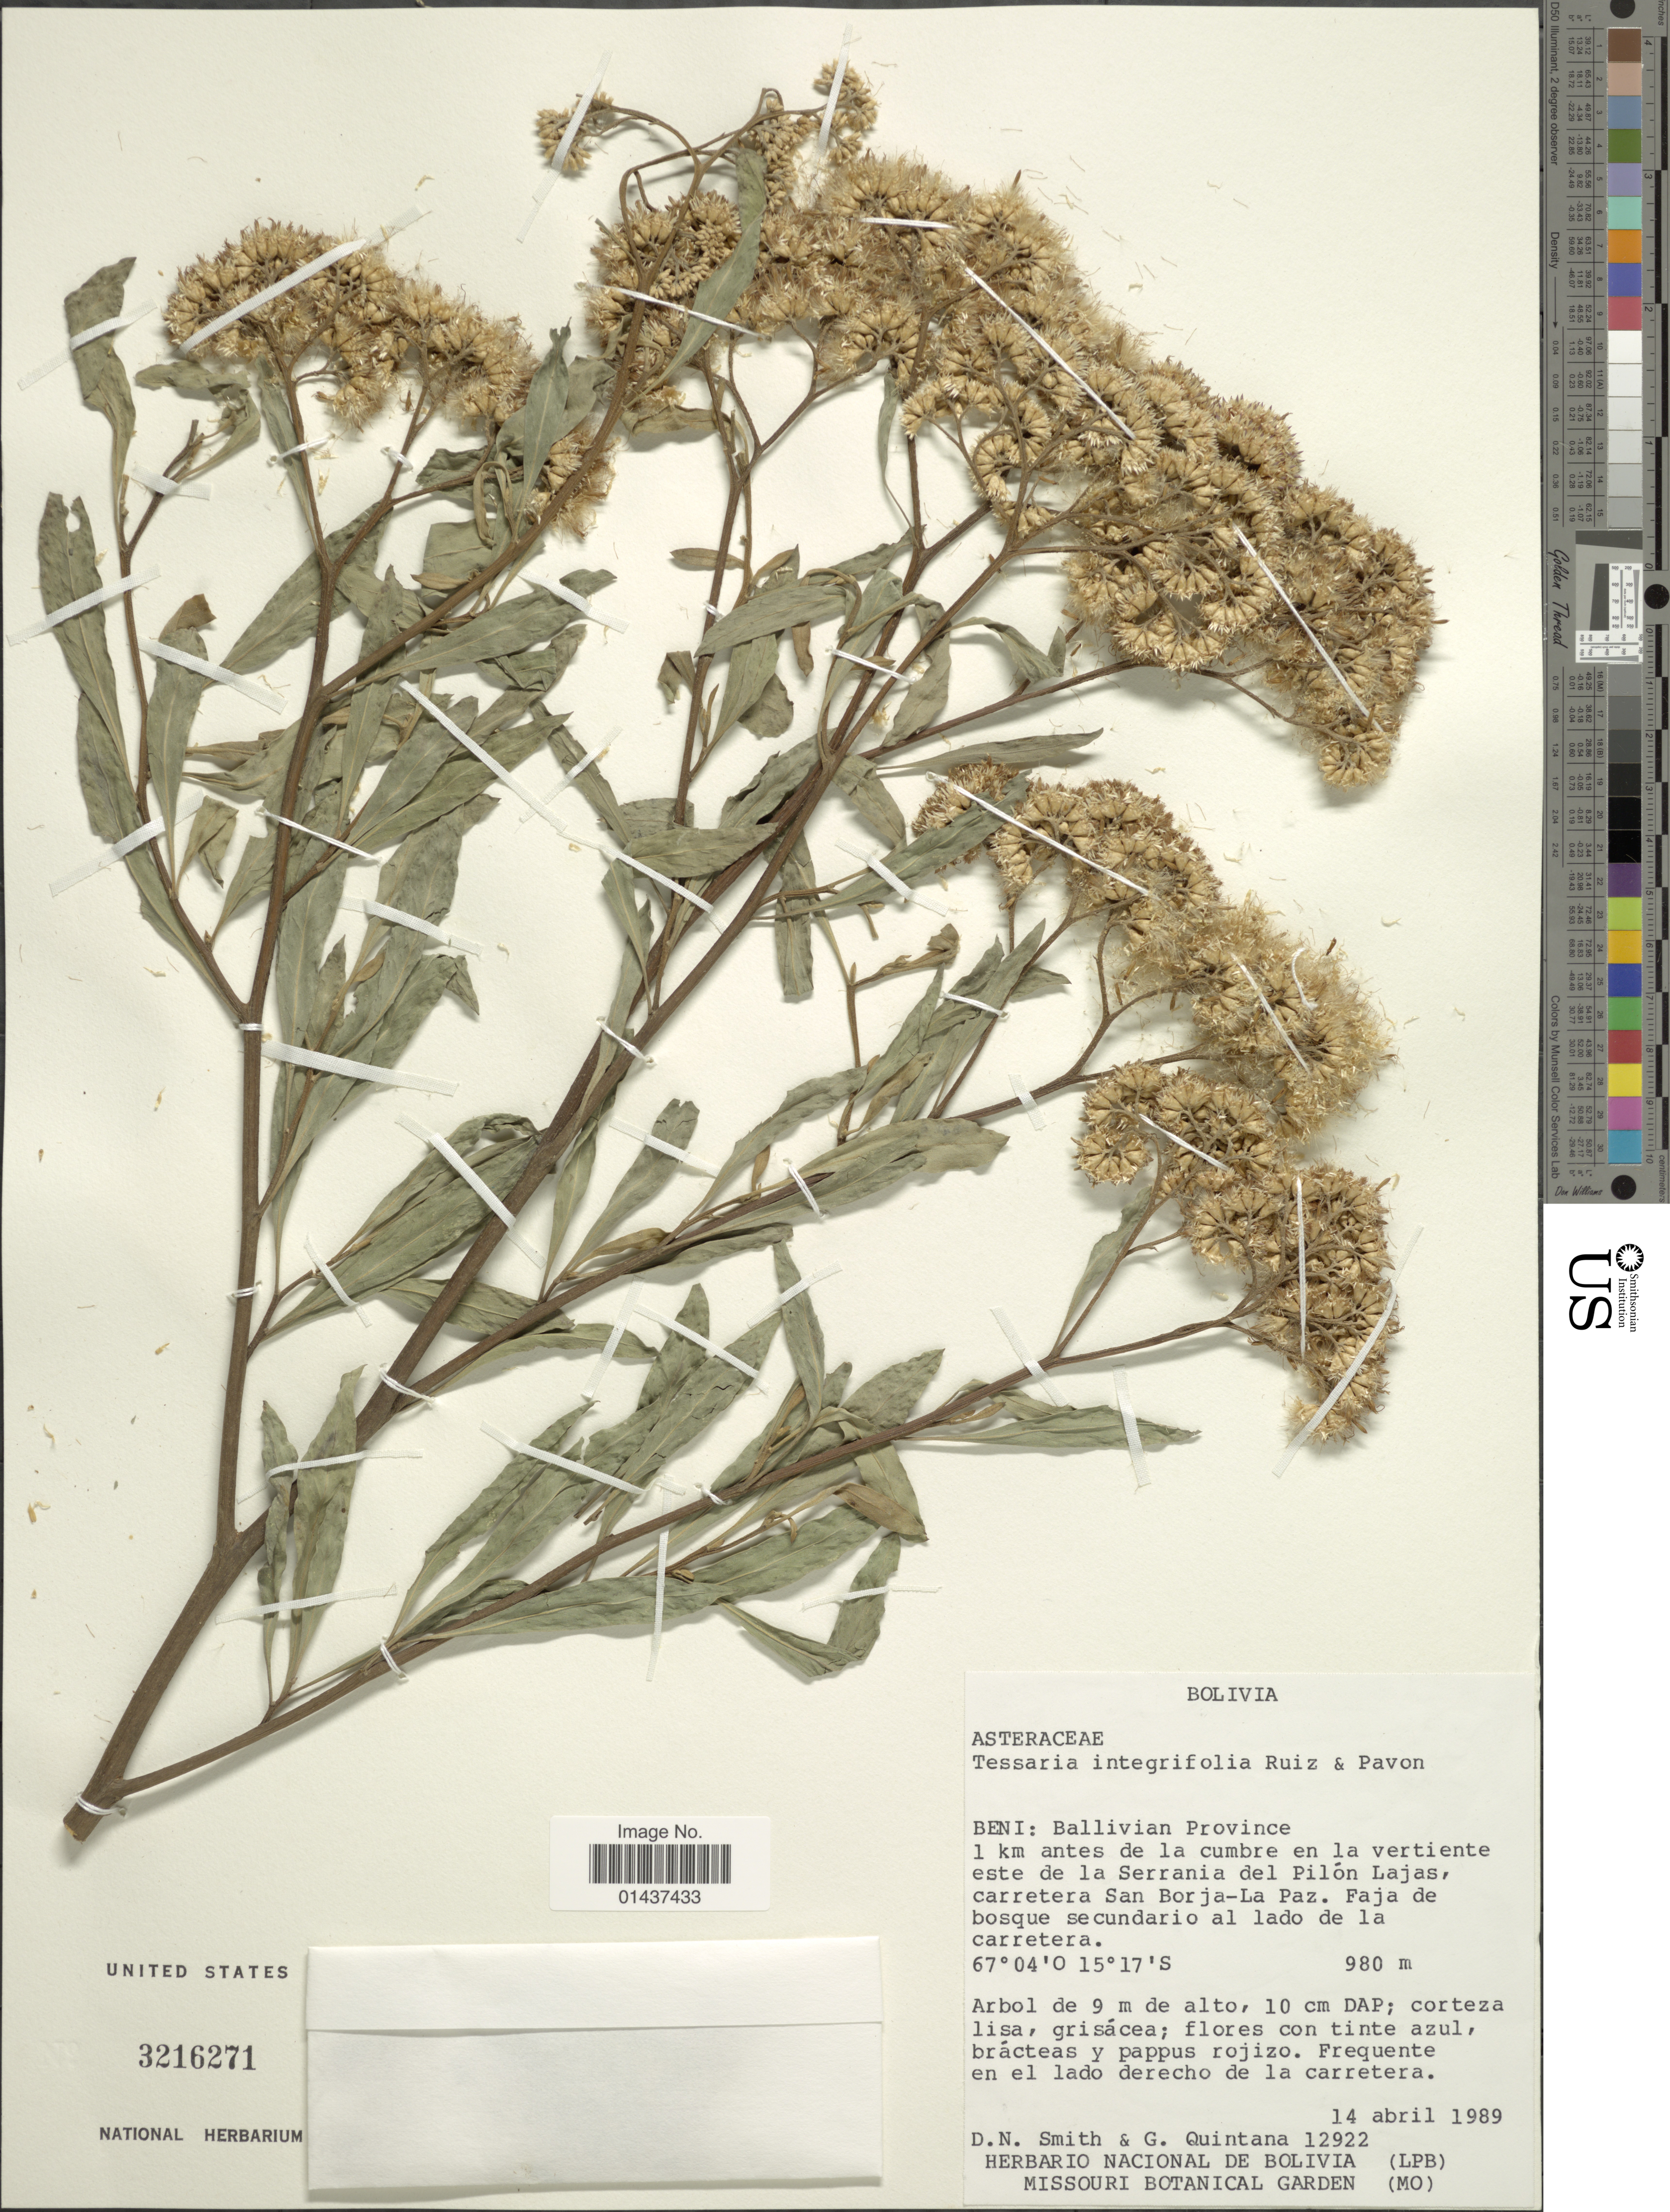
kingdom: Plantae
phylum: Tracheophyta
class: Magnoliopsida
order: Asterales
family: Asteraceae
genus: Tessaria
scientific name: Tessaria integrifolia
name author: Ruiz & Pav.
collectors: D. Smith & G. Quintana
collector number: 12922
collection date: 1989-04-14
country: Bolivia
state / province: Beni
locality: Ballivian Province, 1 km antes de la cumbre en la vertiente este de la Serrania del Pilón Lajas, carretera San Borja-La Paz. Faja de bosque secundario al lado de la carretera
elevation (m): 980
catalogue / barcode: US 3216271